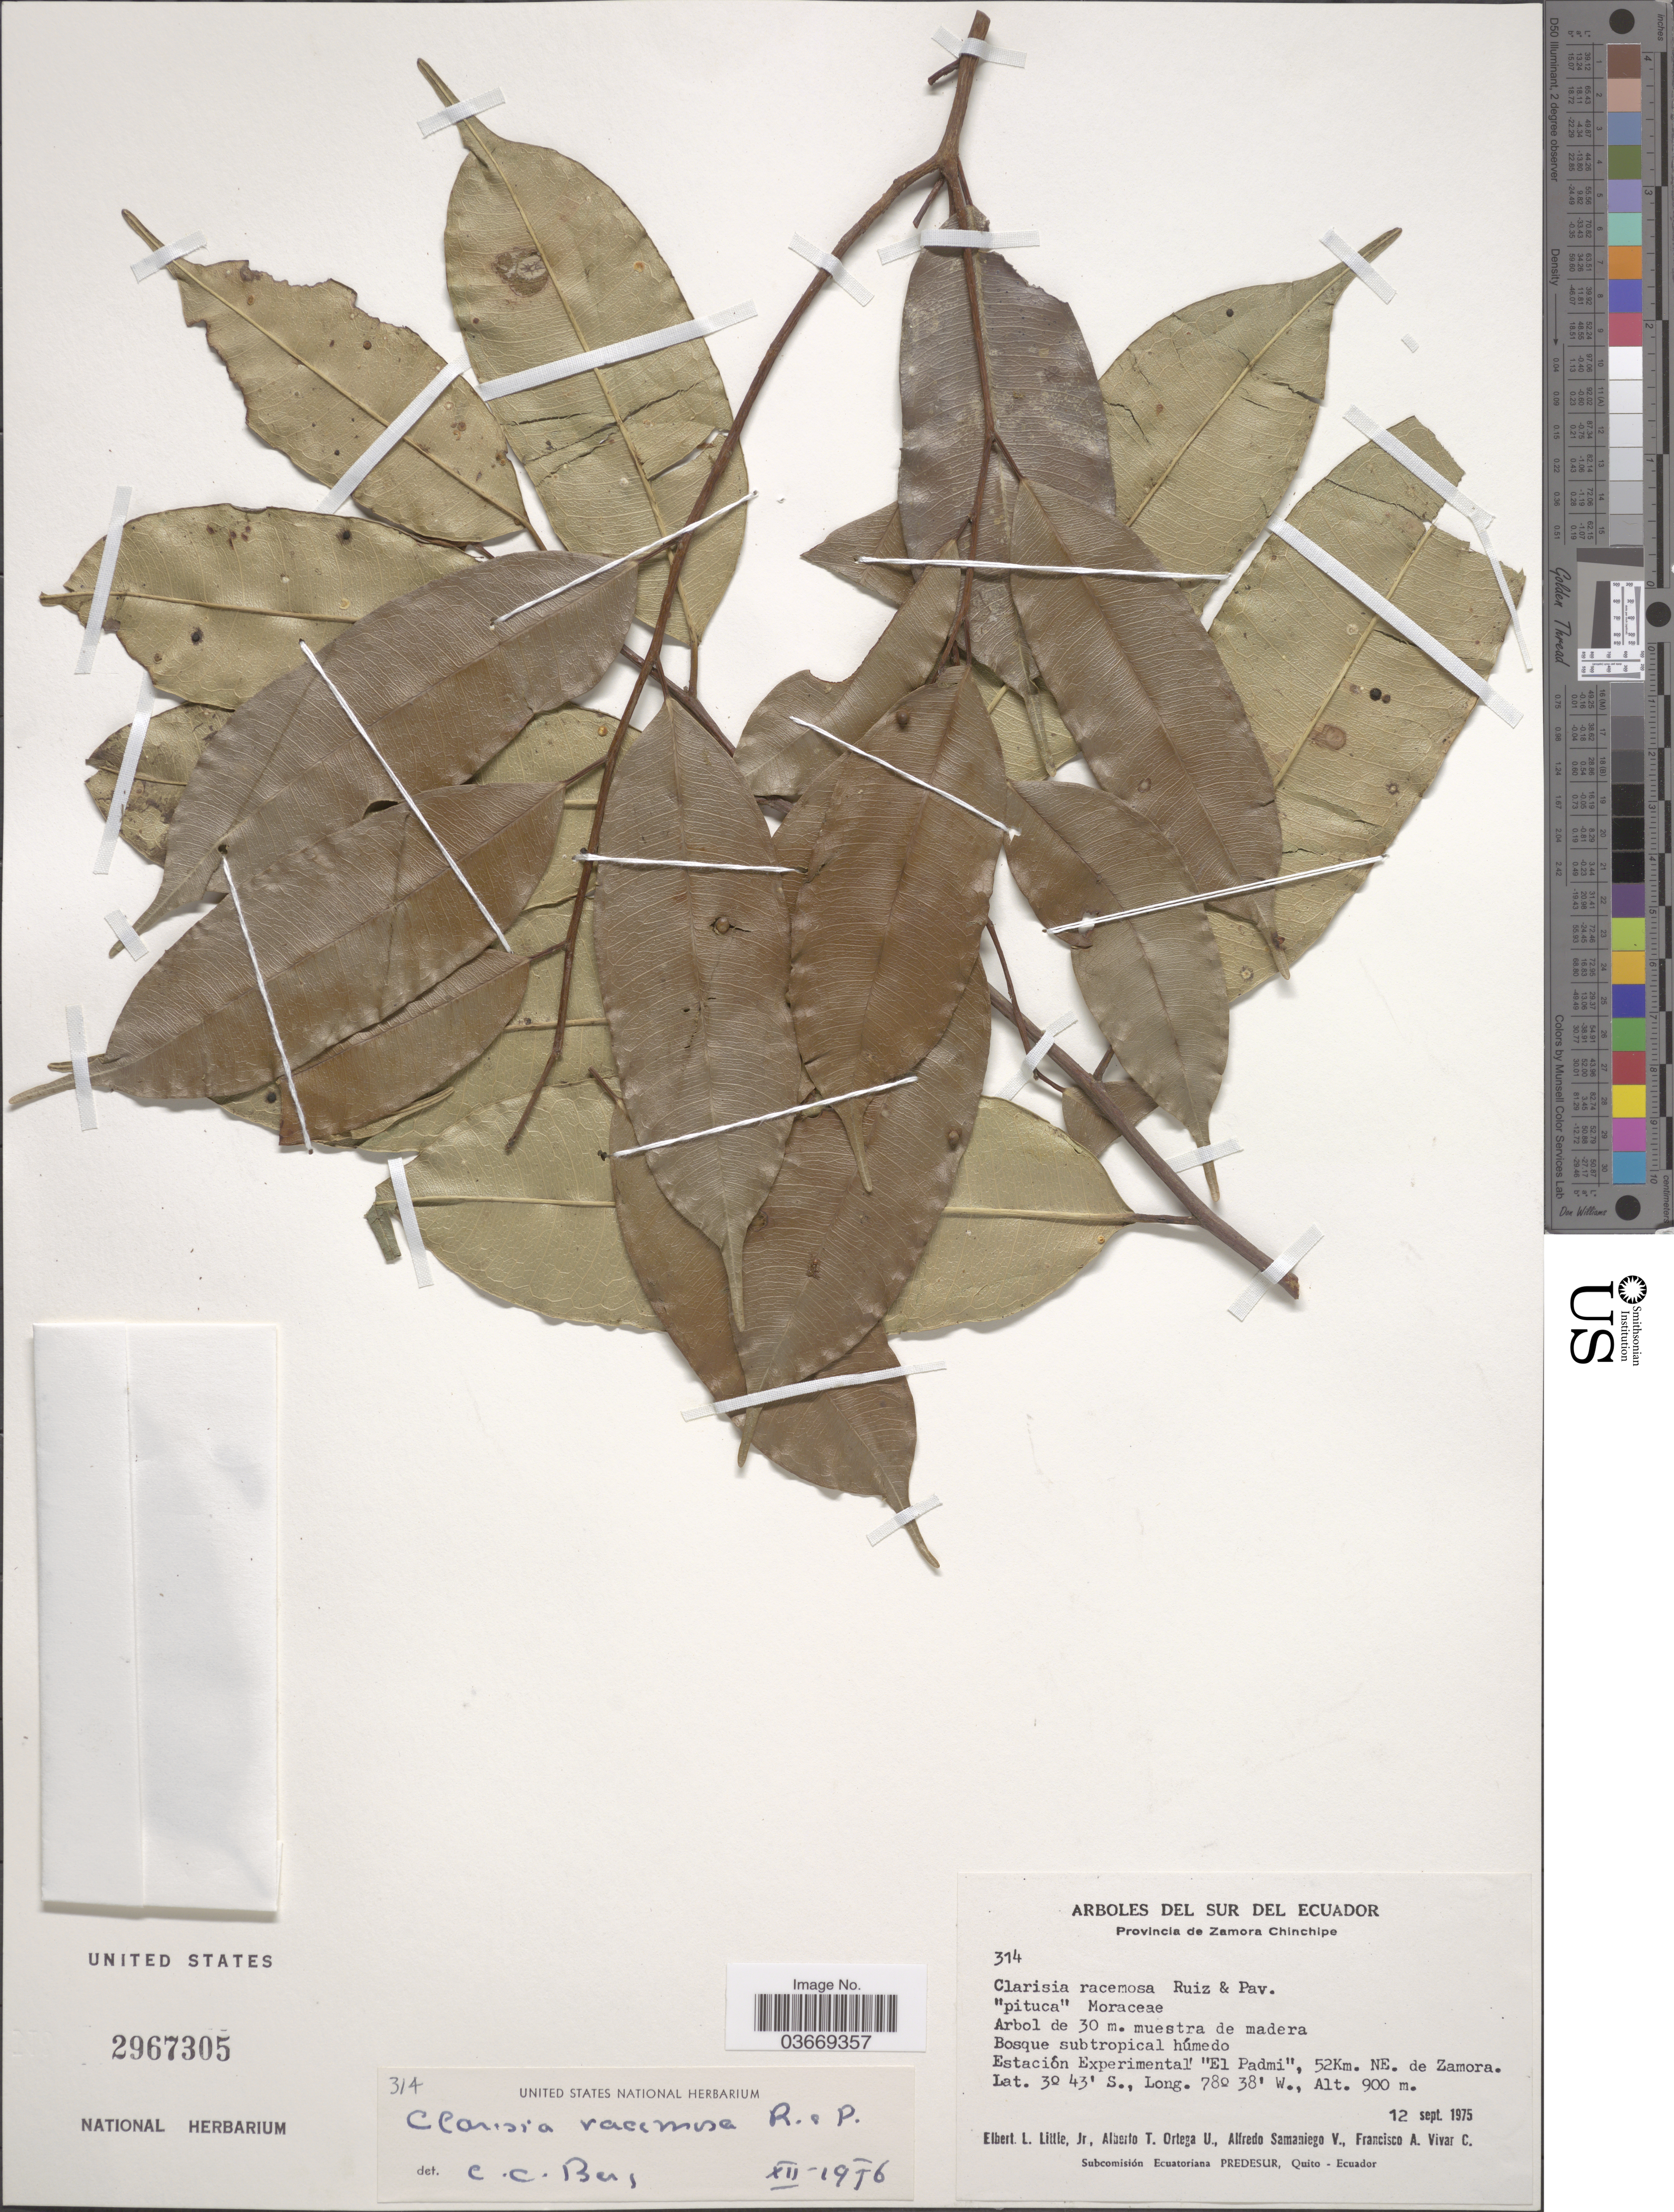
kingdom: Plantae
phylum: Tracheophyta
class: Magnoliopsida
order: Rosales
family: Moraceae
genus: Clarisia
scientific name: Clarisia racemosa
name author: Ruiz & Pav.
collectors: E. L. Little, A. T. Ortega U., A. V. Samaniego & F. A. Vivar C.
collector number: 314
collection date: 1975-09-12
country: Ecuador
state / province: Zamora-Chinchipe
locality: Sur del Ecuador. Estación Experimental "El Padmi", 52Km. NE. de Zamora.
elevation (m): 900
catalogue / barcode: US 2967305